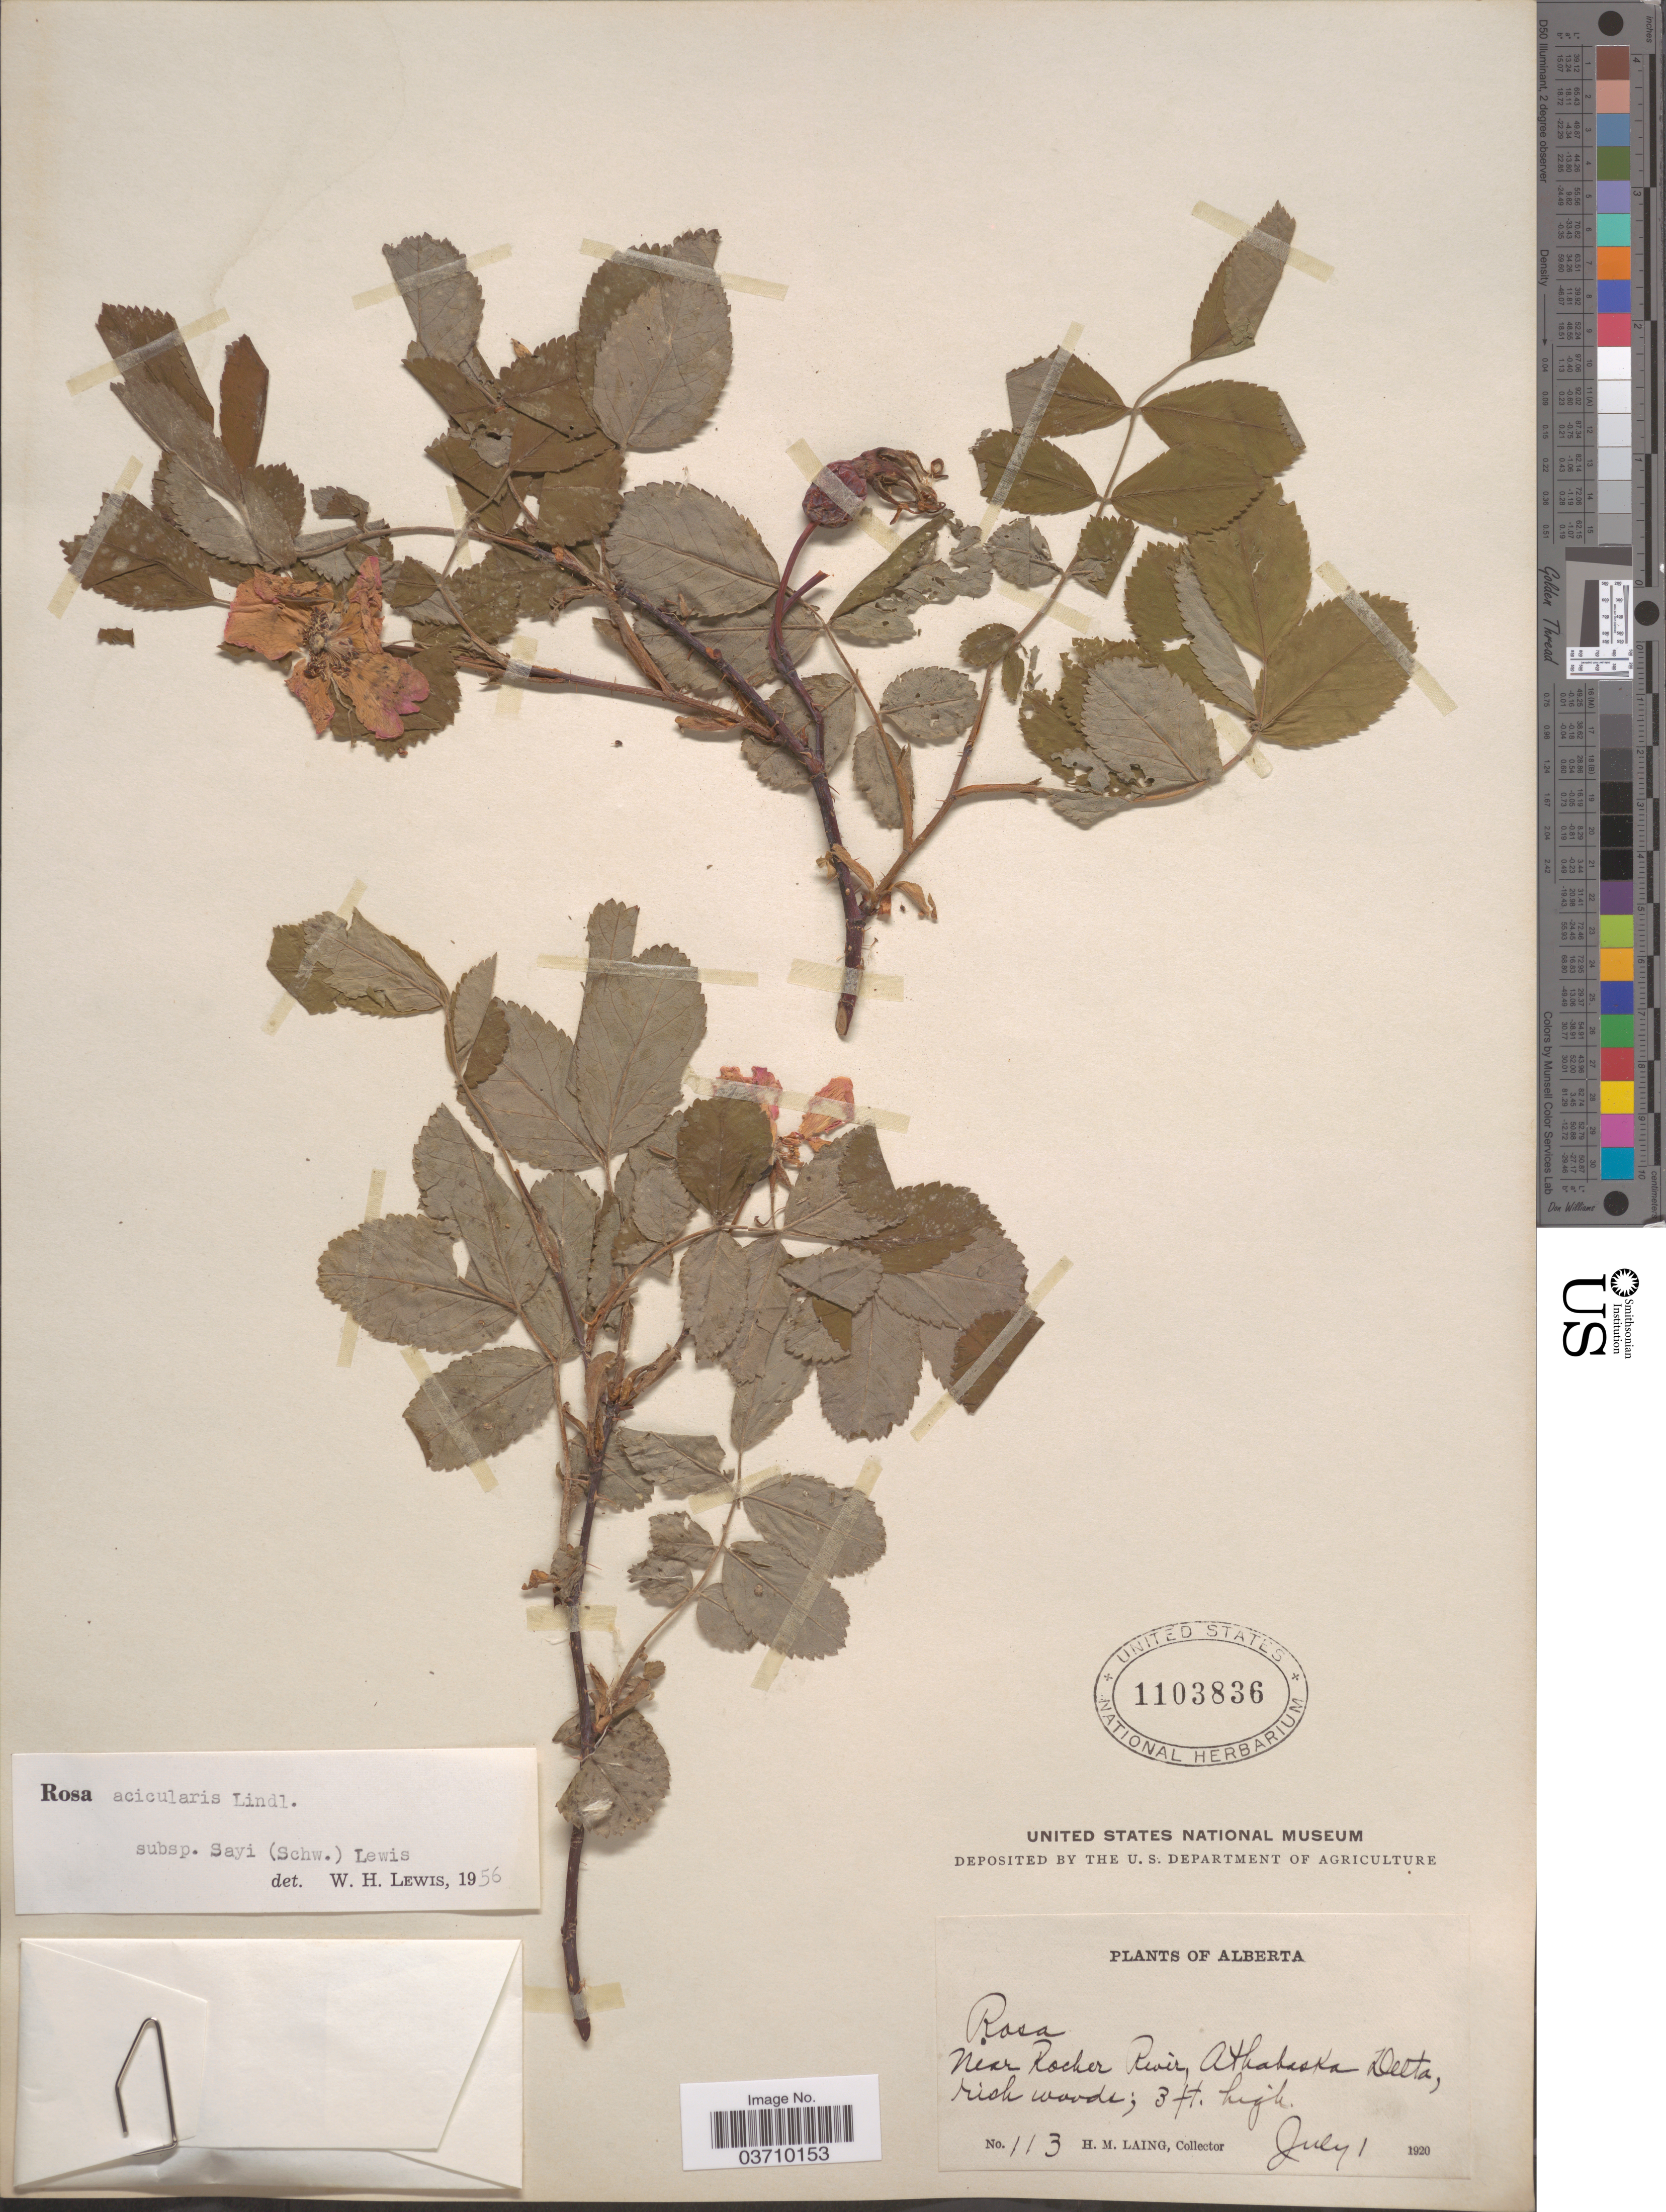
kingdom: Plantae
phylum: Tracheophyta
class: Magnoliopsida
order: Rosales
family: Rosaceae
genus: Rosa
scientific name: Rosa acicularis var. sayi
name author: (Schwein.) Rehder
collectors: H. Laing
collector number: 113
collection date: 1920-07-01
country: Canada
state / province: Alberta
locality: Near Rocher River, Athabaska Delta.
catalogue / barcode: US 1103836